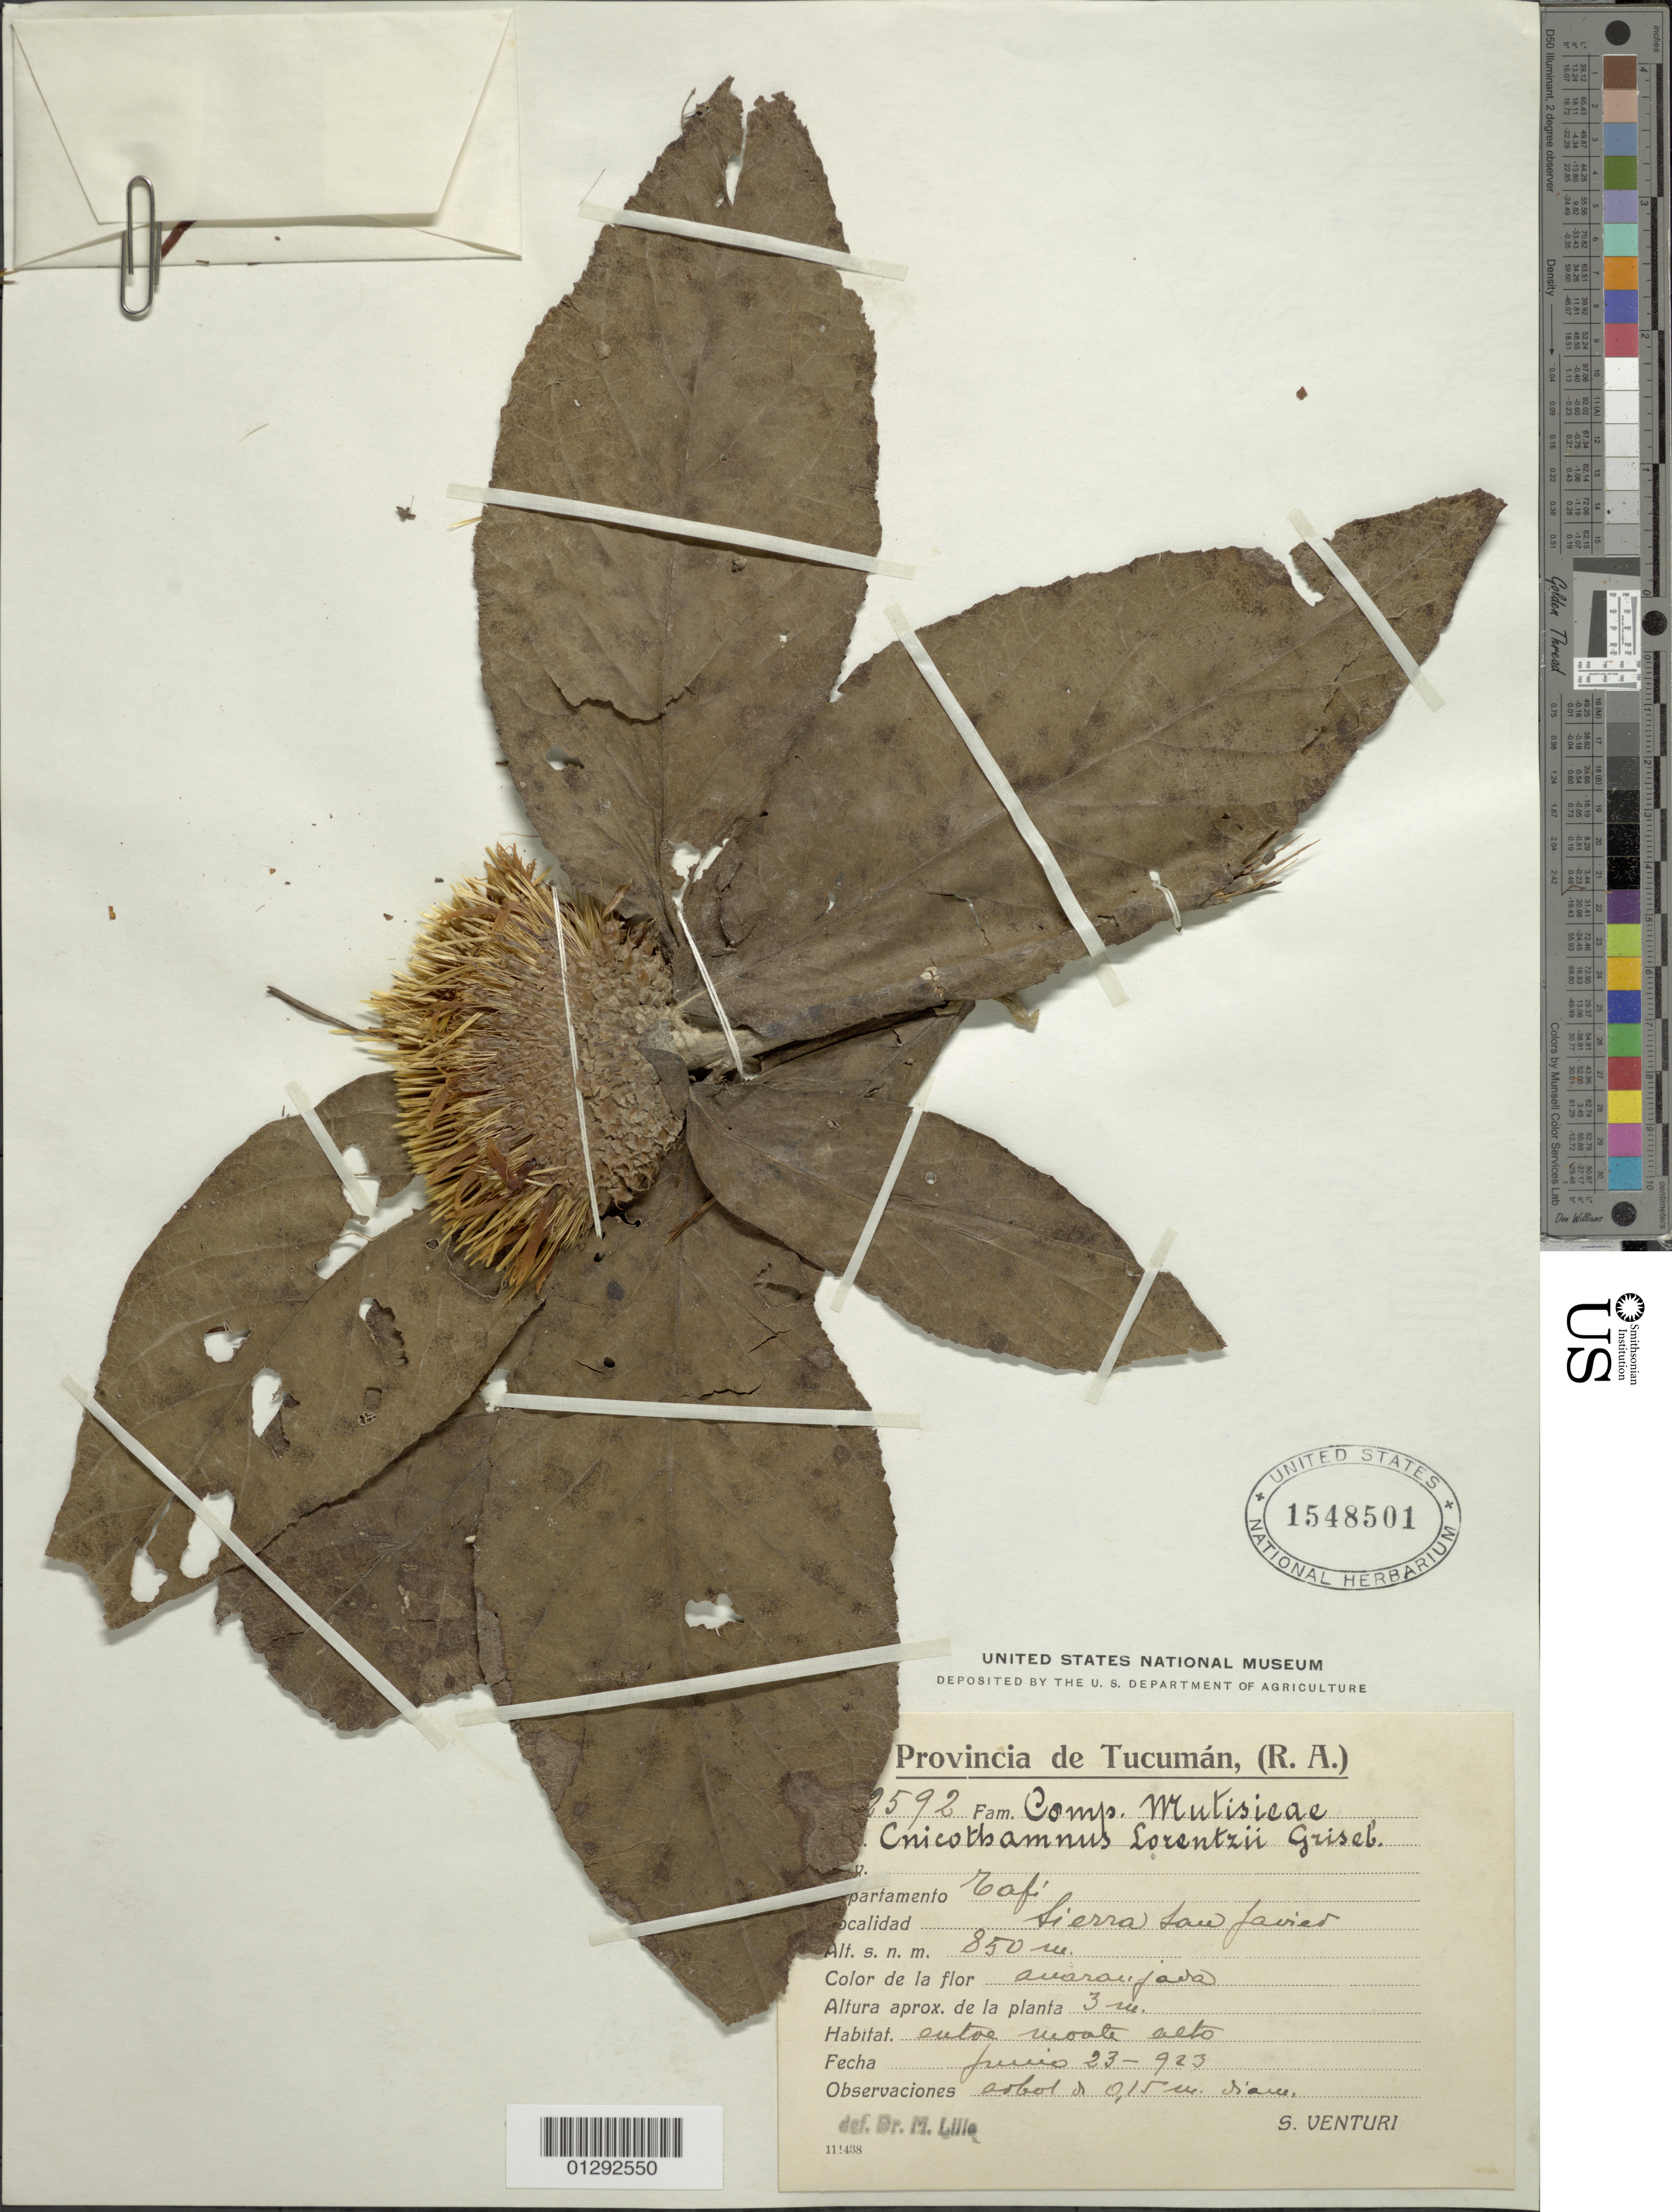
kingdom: Plantae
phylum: Tracheophyta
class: Magnoliopsida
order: Asterales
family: Asteraceae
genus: Cnicothamnus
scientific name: Cnicothamnus lorentzii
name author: Griseb.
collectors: S. Venturi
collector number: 2592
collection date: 1923-06-23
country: Argentina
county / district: Rafi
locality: Sierra San Faired [?]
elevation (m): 850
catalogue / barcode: US 1548501